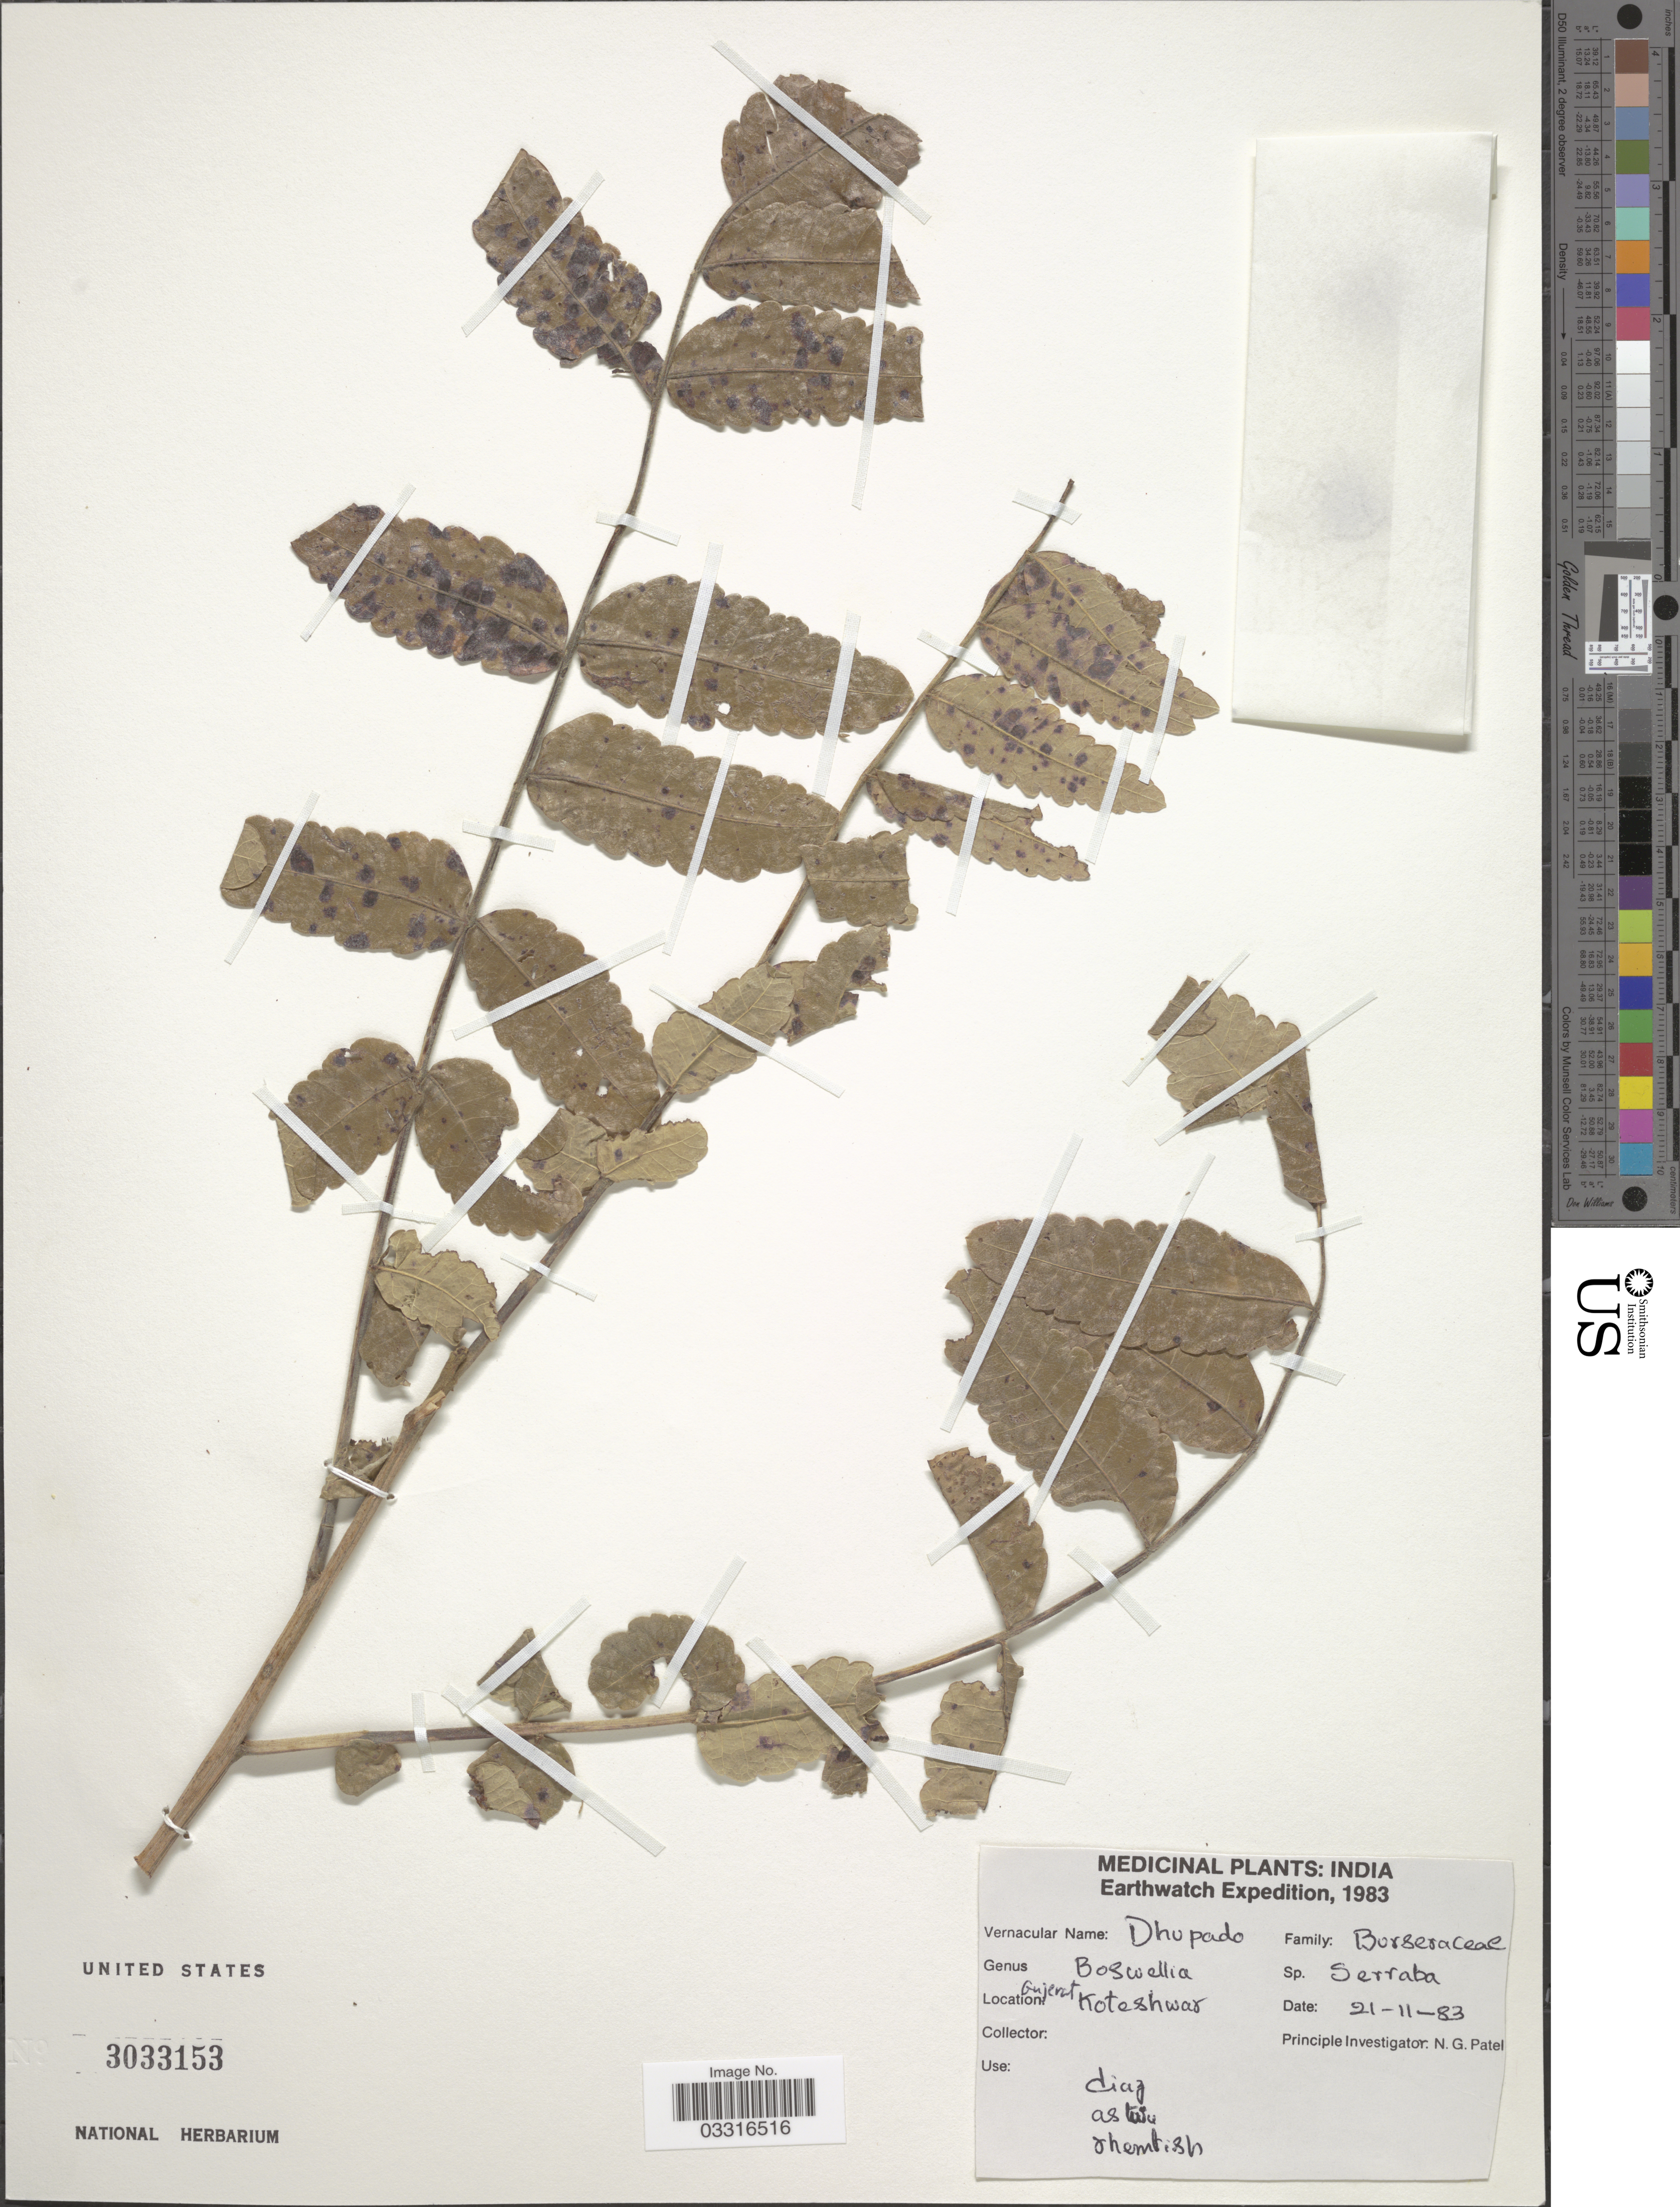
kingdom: Plantae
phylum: Tracheophyta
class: Magnoliopsida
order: Sapindales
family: Burseraceae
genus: Boswellia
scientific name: Boswellia serrata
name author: Roxb.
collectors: N. Patel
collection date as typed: Transcribed d/m/y: 21/11/83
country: India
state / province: Gujarat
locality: Gujerat, Koteshwar.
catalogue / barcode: US 3033153